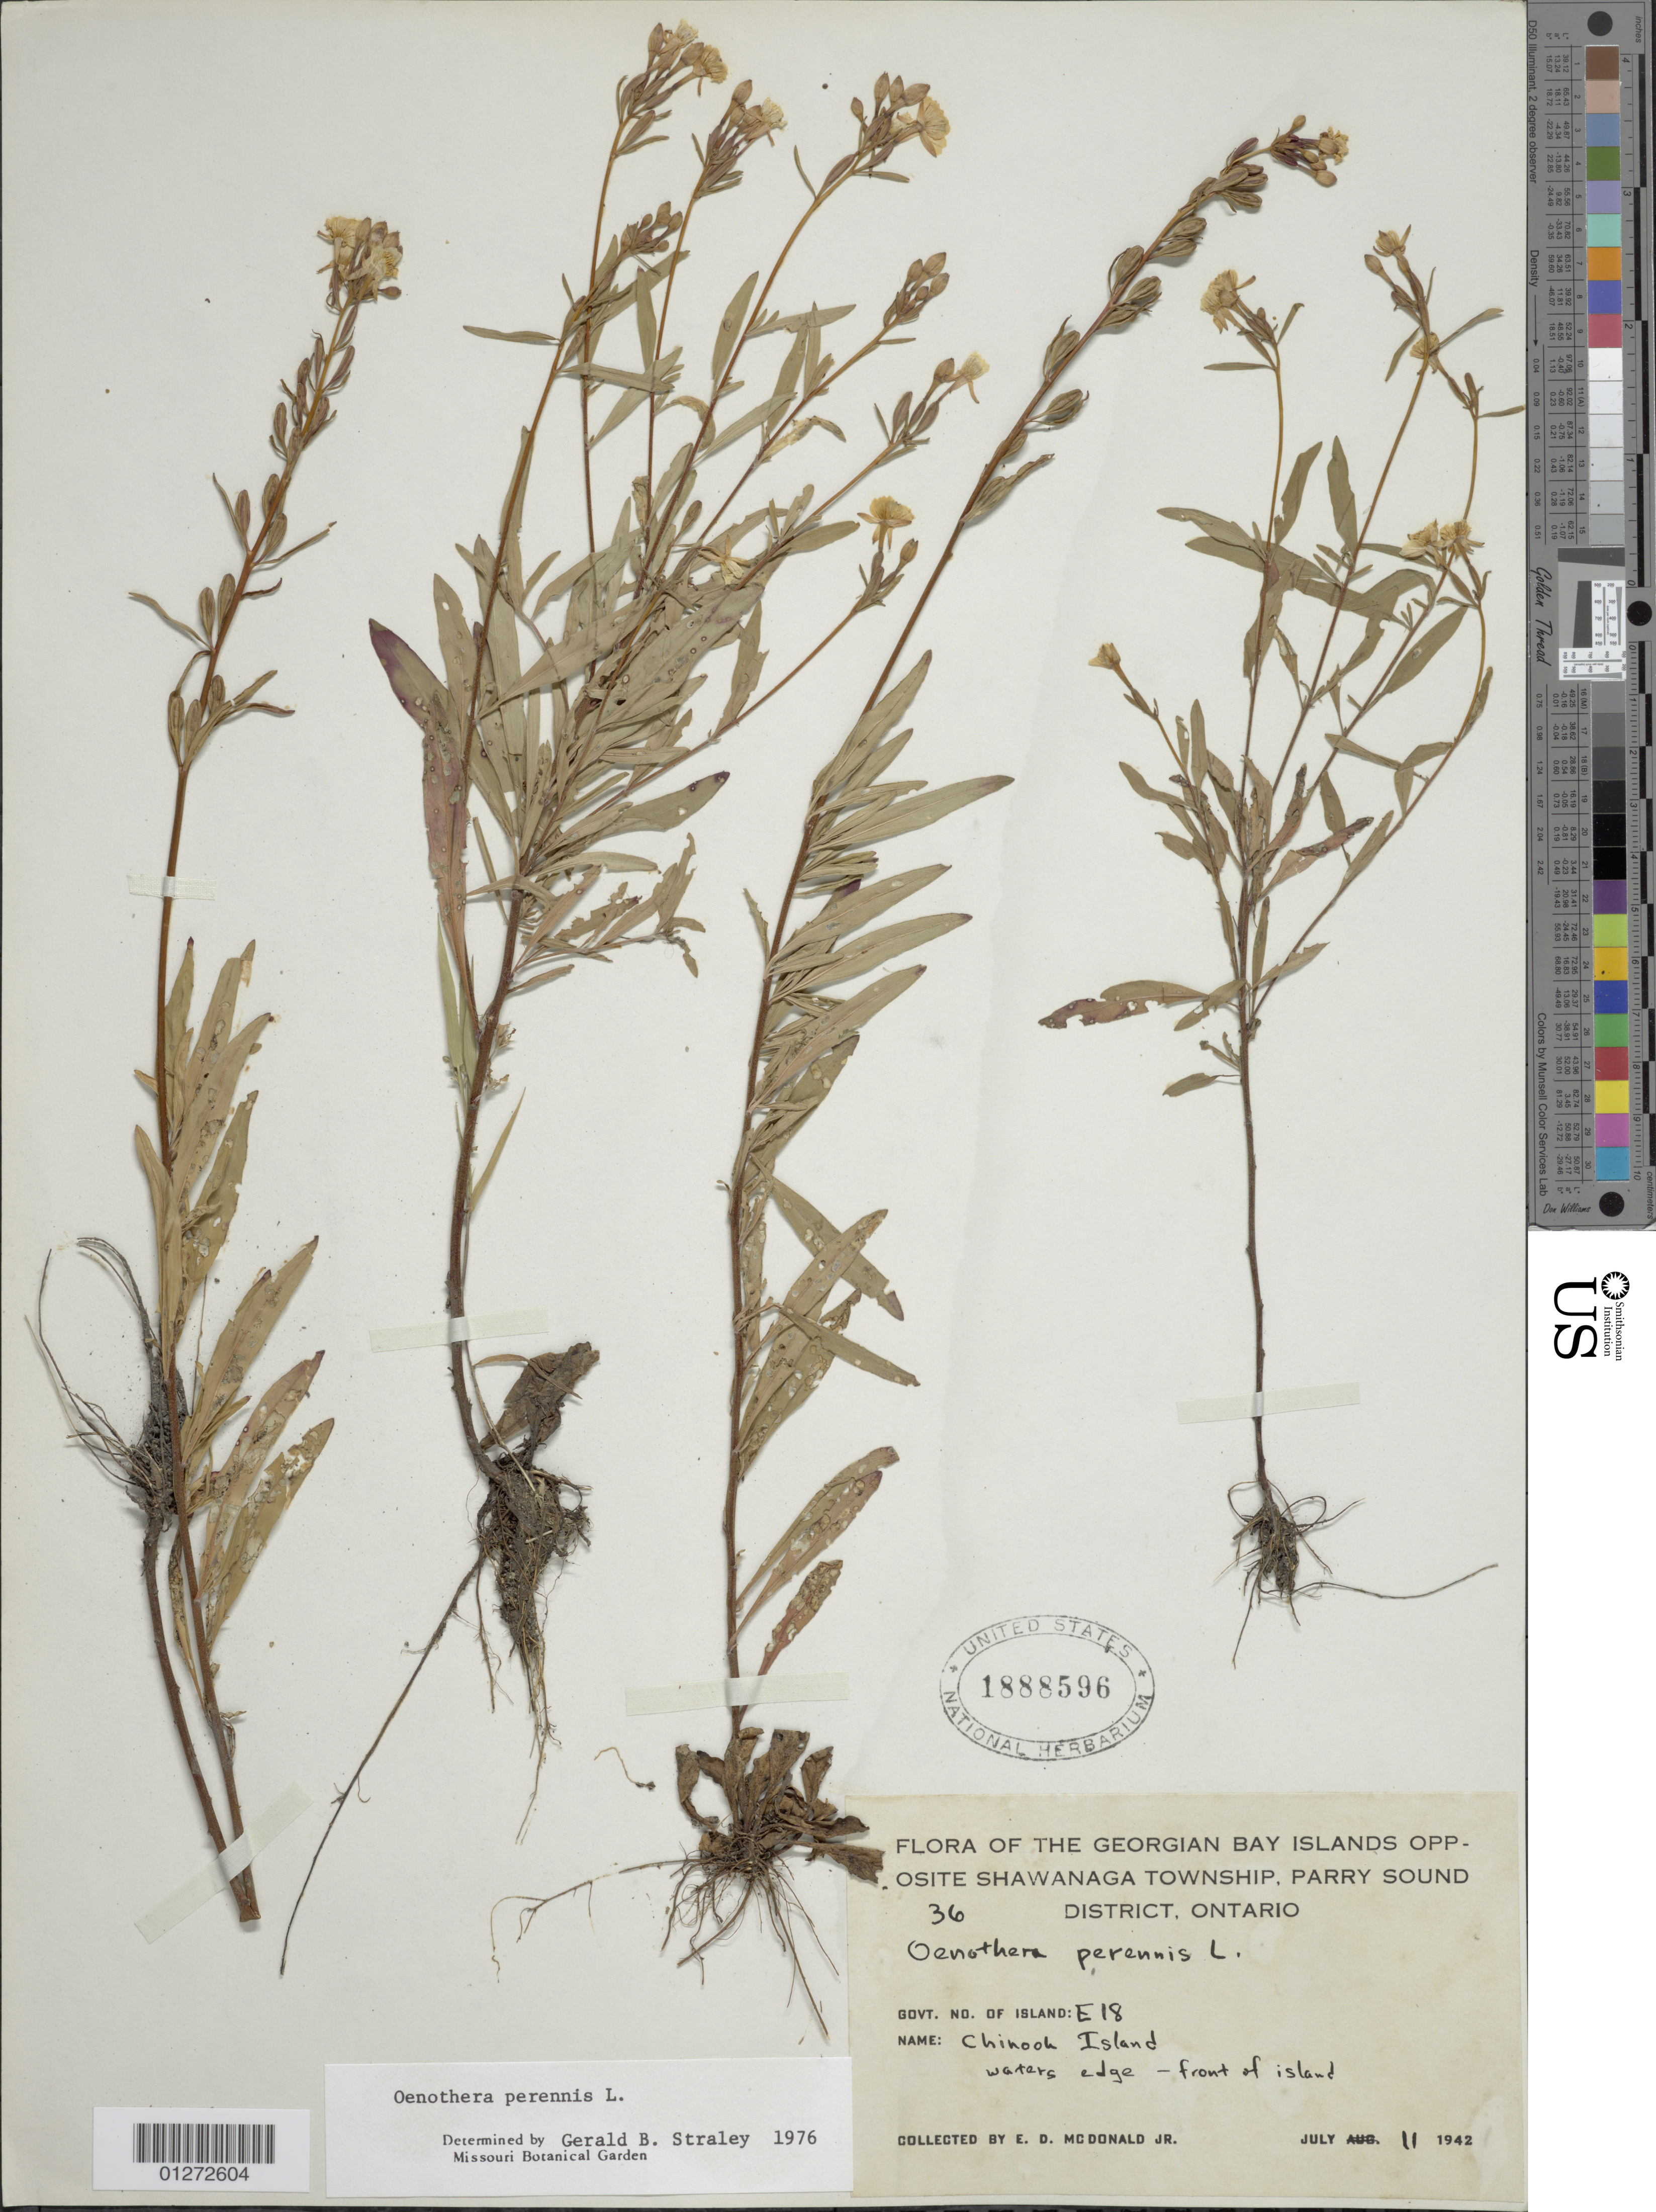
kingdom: Plantae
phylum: Tracheophyta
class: Magnoliopsida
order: Myrtales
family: Onagraceae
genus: Oenothera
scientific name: Oenothera perennis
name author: L.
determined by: Straley, G. B.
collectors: E. D. McDonald Jr.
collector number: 36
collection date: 1942-07-11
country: Canada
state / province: Ontario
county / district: Parry Sound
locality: Georgian Bay Islands opposite Shawanaga Township, Chinook Island.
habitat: Waters edge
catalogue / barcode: US 1888596